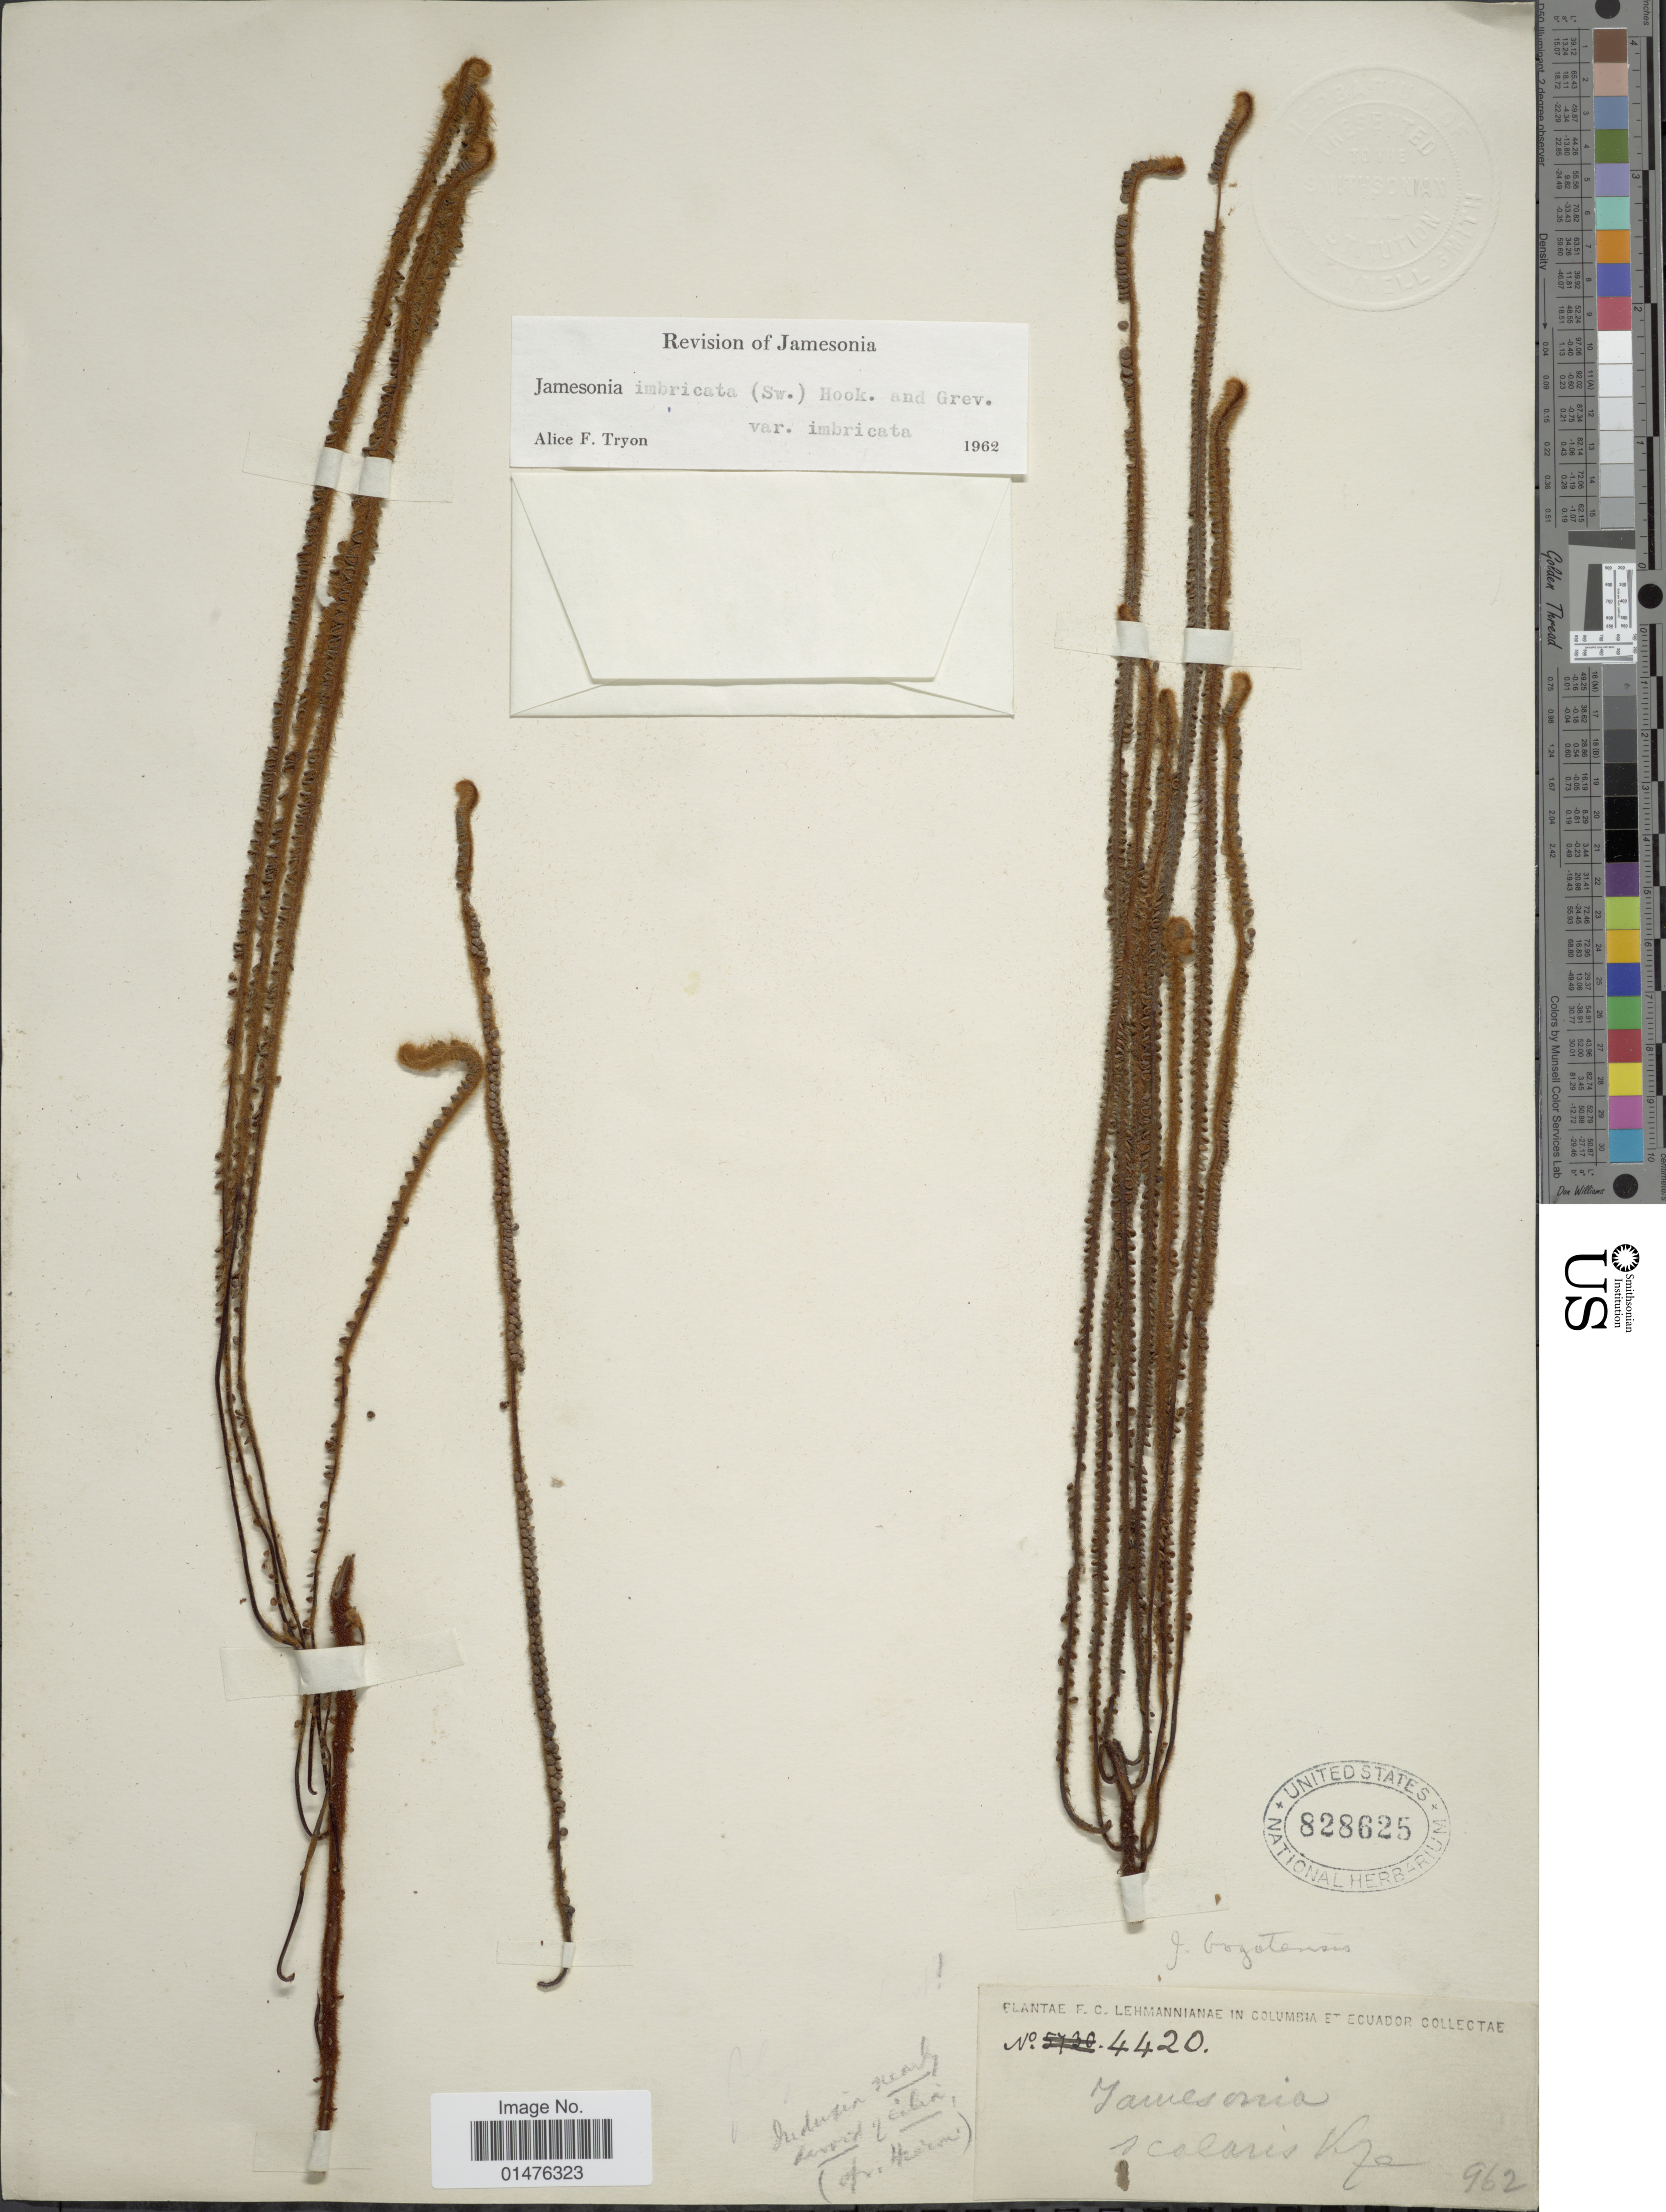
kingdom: Plantae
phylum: Tracheophyta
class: Polypodiopsida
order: Polypodiales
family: Pteridaceae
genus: Jamesonia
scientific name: Jamesonia imbricata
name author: (Sw.) Hook. & Grev.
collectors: F. C. Lehmann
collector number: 4420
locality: Columbia et Ecuador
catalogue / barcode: US 828625